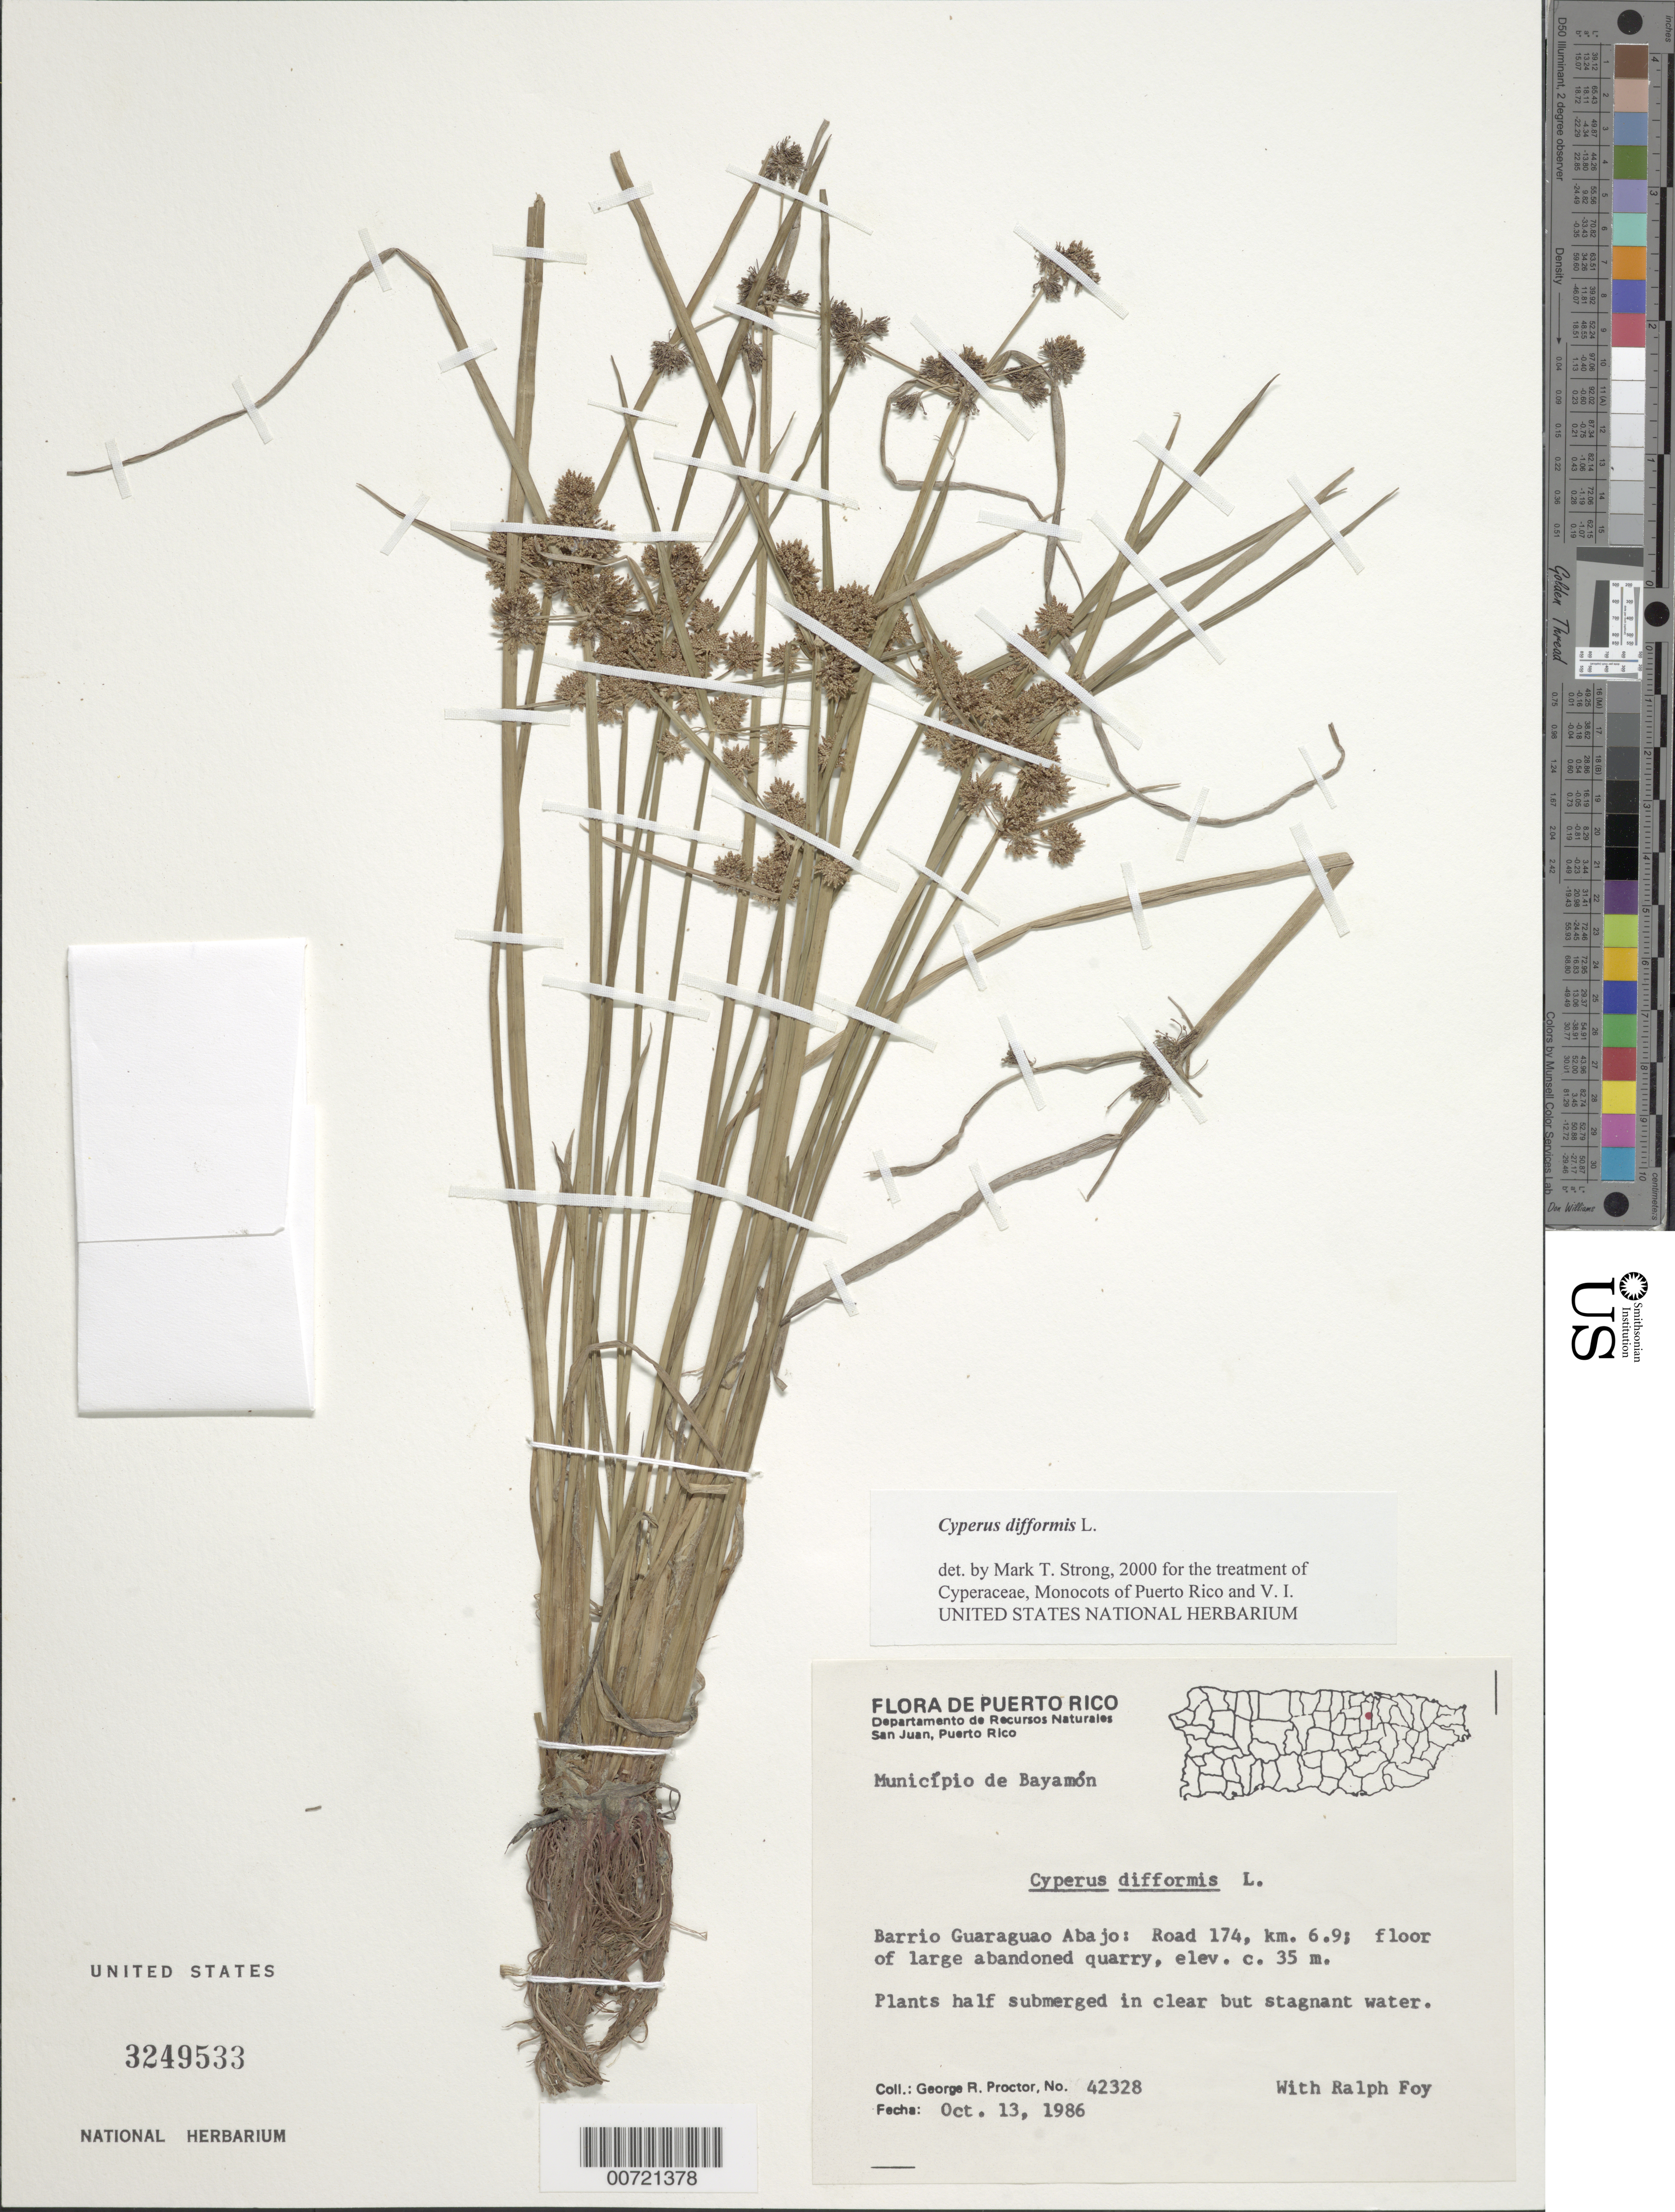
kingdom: Plantae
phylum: Tracheophyta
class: Liliopsida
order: Poales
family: Cyperaceae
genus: Cyperus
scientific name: Cyperus difformis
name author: L.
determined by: Strong, M. T., (US), Smithsonian Institution - National Museum of Natural History (UNITED STATES)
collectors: G. R. Proctor & R. Roy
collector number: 42328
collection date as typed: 13 Oct 1986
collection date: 1986-10-13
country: Puerto Rico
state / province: Bayamón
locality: Bayamón: Barrio Guaraguao Abajo, Rd. 174, km 6.9.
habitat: Floor of large abandoned quarry; half submerged in clear but stagnant water.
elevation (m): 35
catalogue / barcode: US 3249533